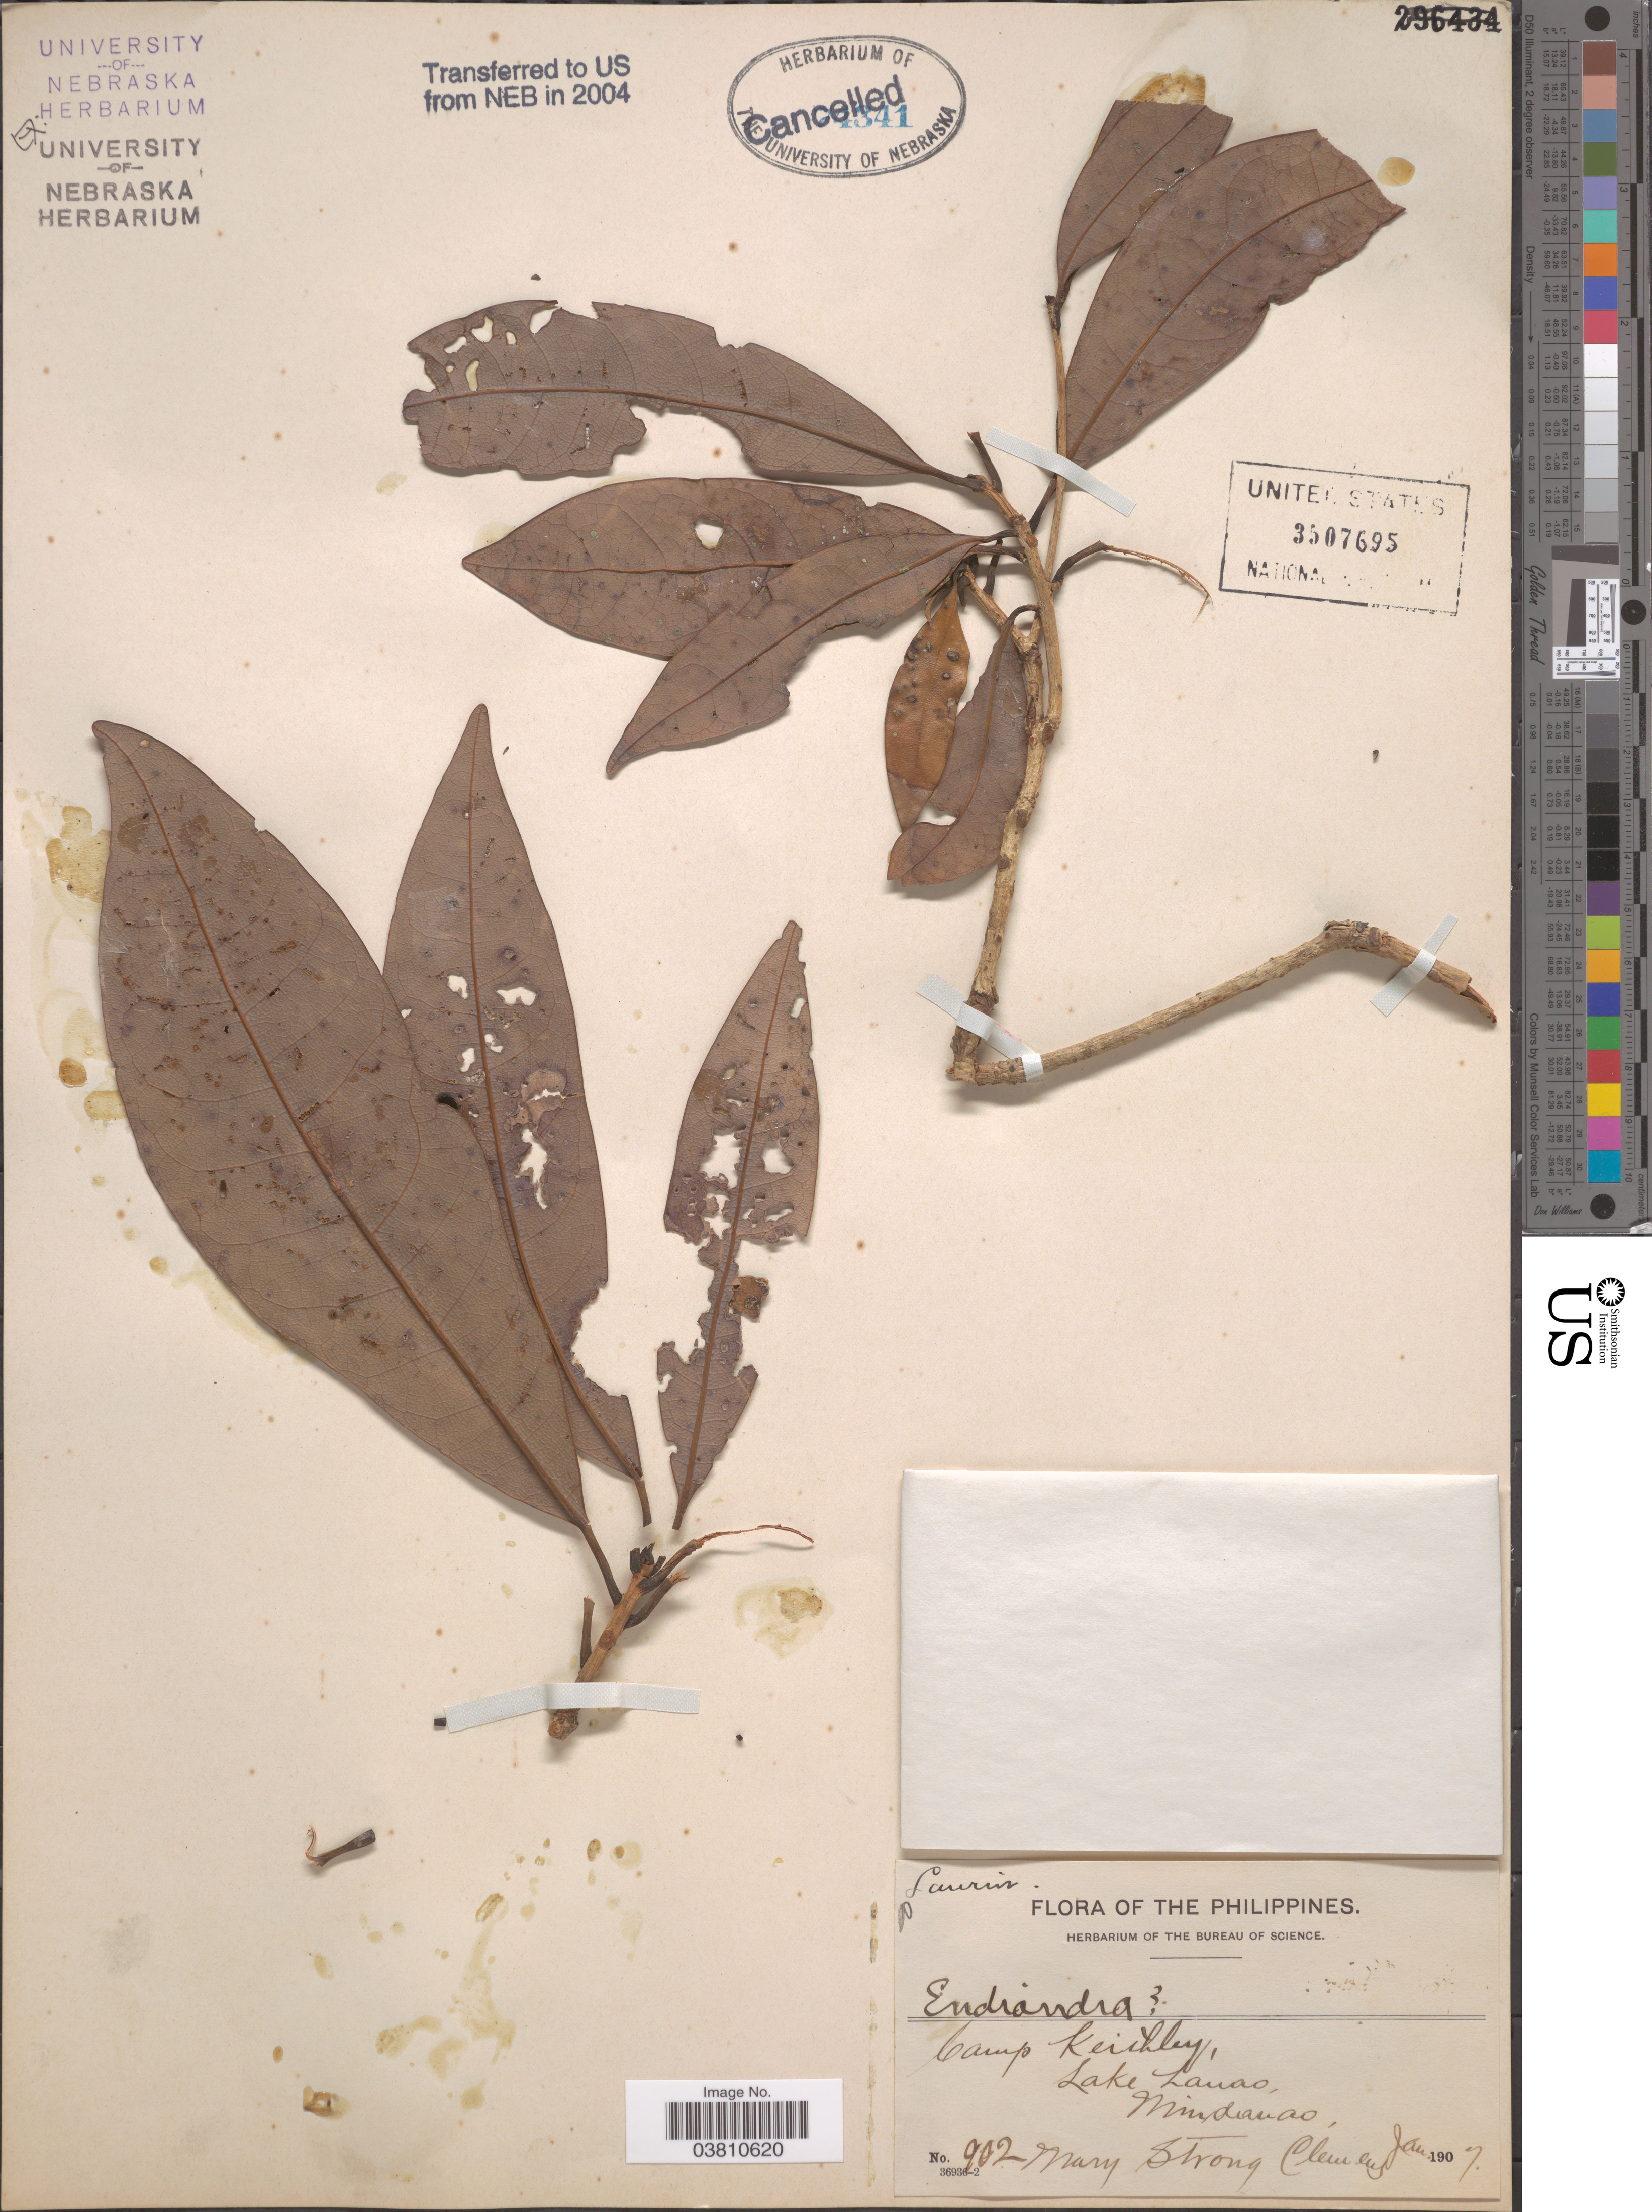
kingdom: Plantae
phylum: Tracheophyta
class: Magnoliopsida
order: Laurales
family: Lauraceae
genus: Endiandra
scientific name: Endiandra sp.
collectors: M. S. Clemens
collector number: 902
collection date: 1907-01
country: Philippines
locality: Camp Keithley, Lake Lamao, Mindanao.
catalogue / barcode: US 3507695